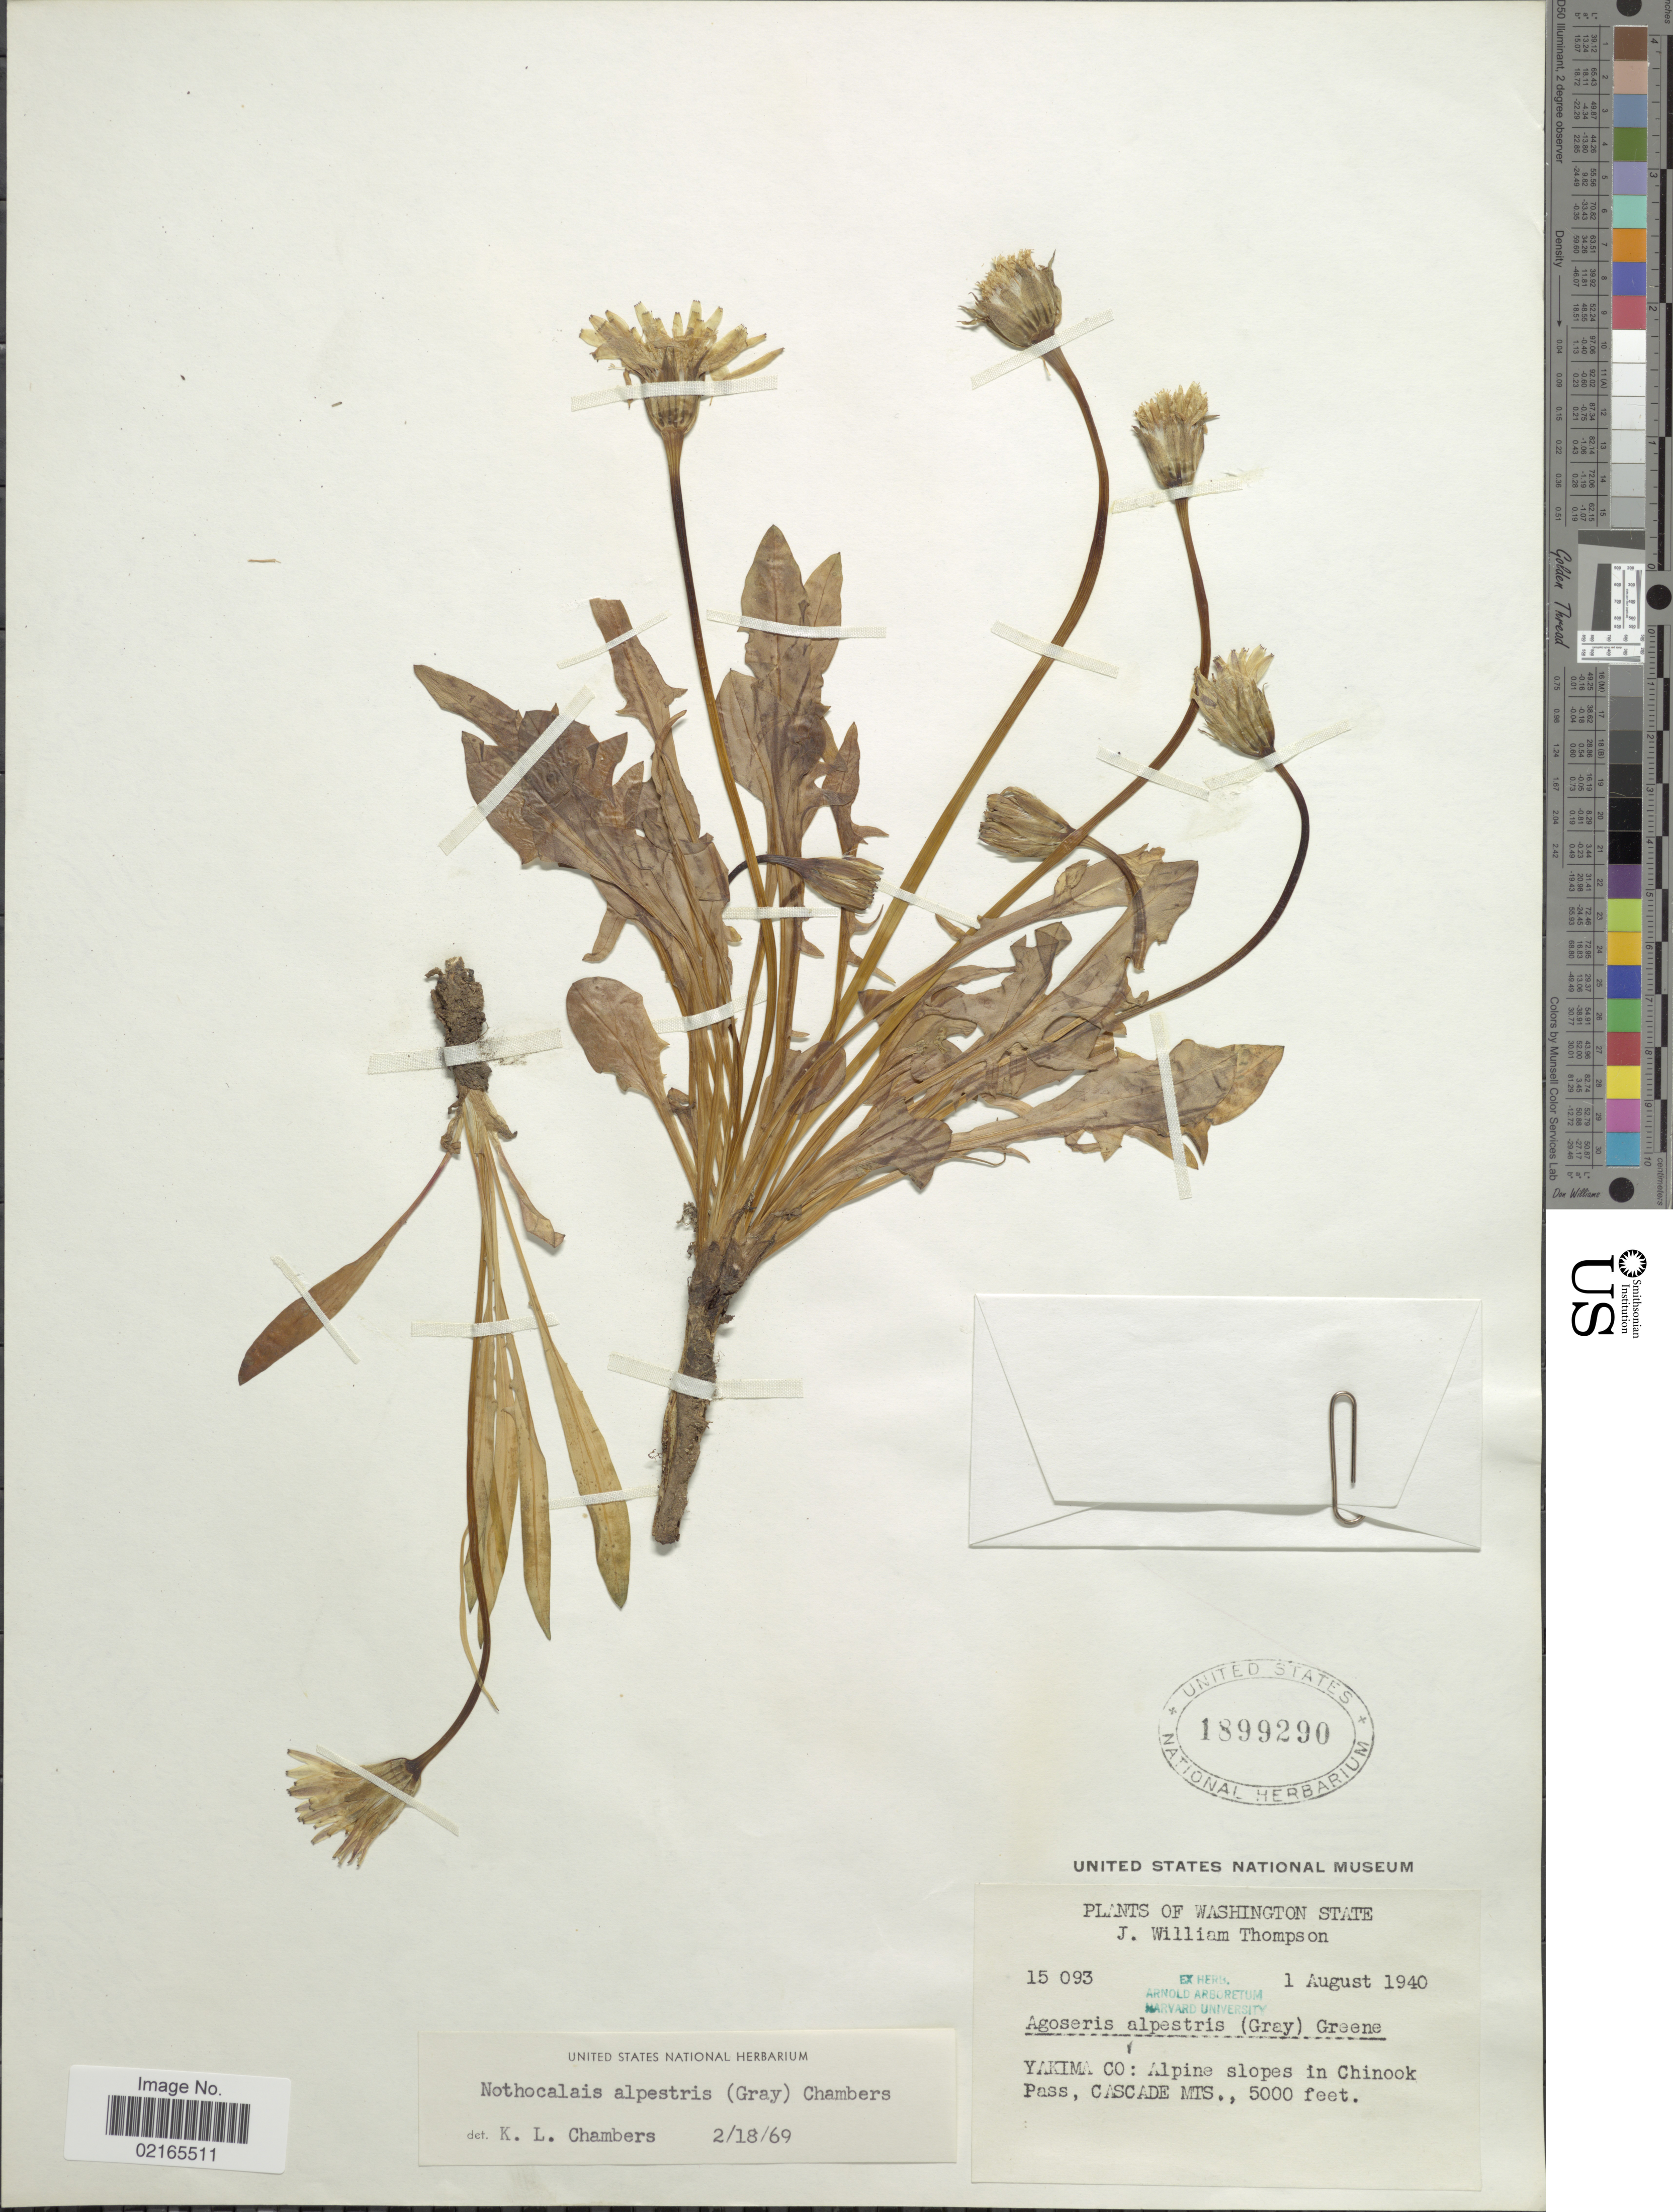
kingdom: Plantae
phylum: Tracheophyta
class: Magnoliopsida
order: Asterales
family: Asteraceae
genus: Nothocalais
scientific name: Nothocalais alpestris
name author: (A. Gray) K.L. Chambers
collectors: J. W. Thompson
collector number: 15093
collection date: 1940-08-01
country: United States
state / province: Washington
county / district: Yakima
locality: Yakima Co: Alpine slopesin Chinook Pass, Cascade Mts.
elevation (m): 1524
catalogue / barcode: US 1899290